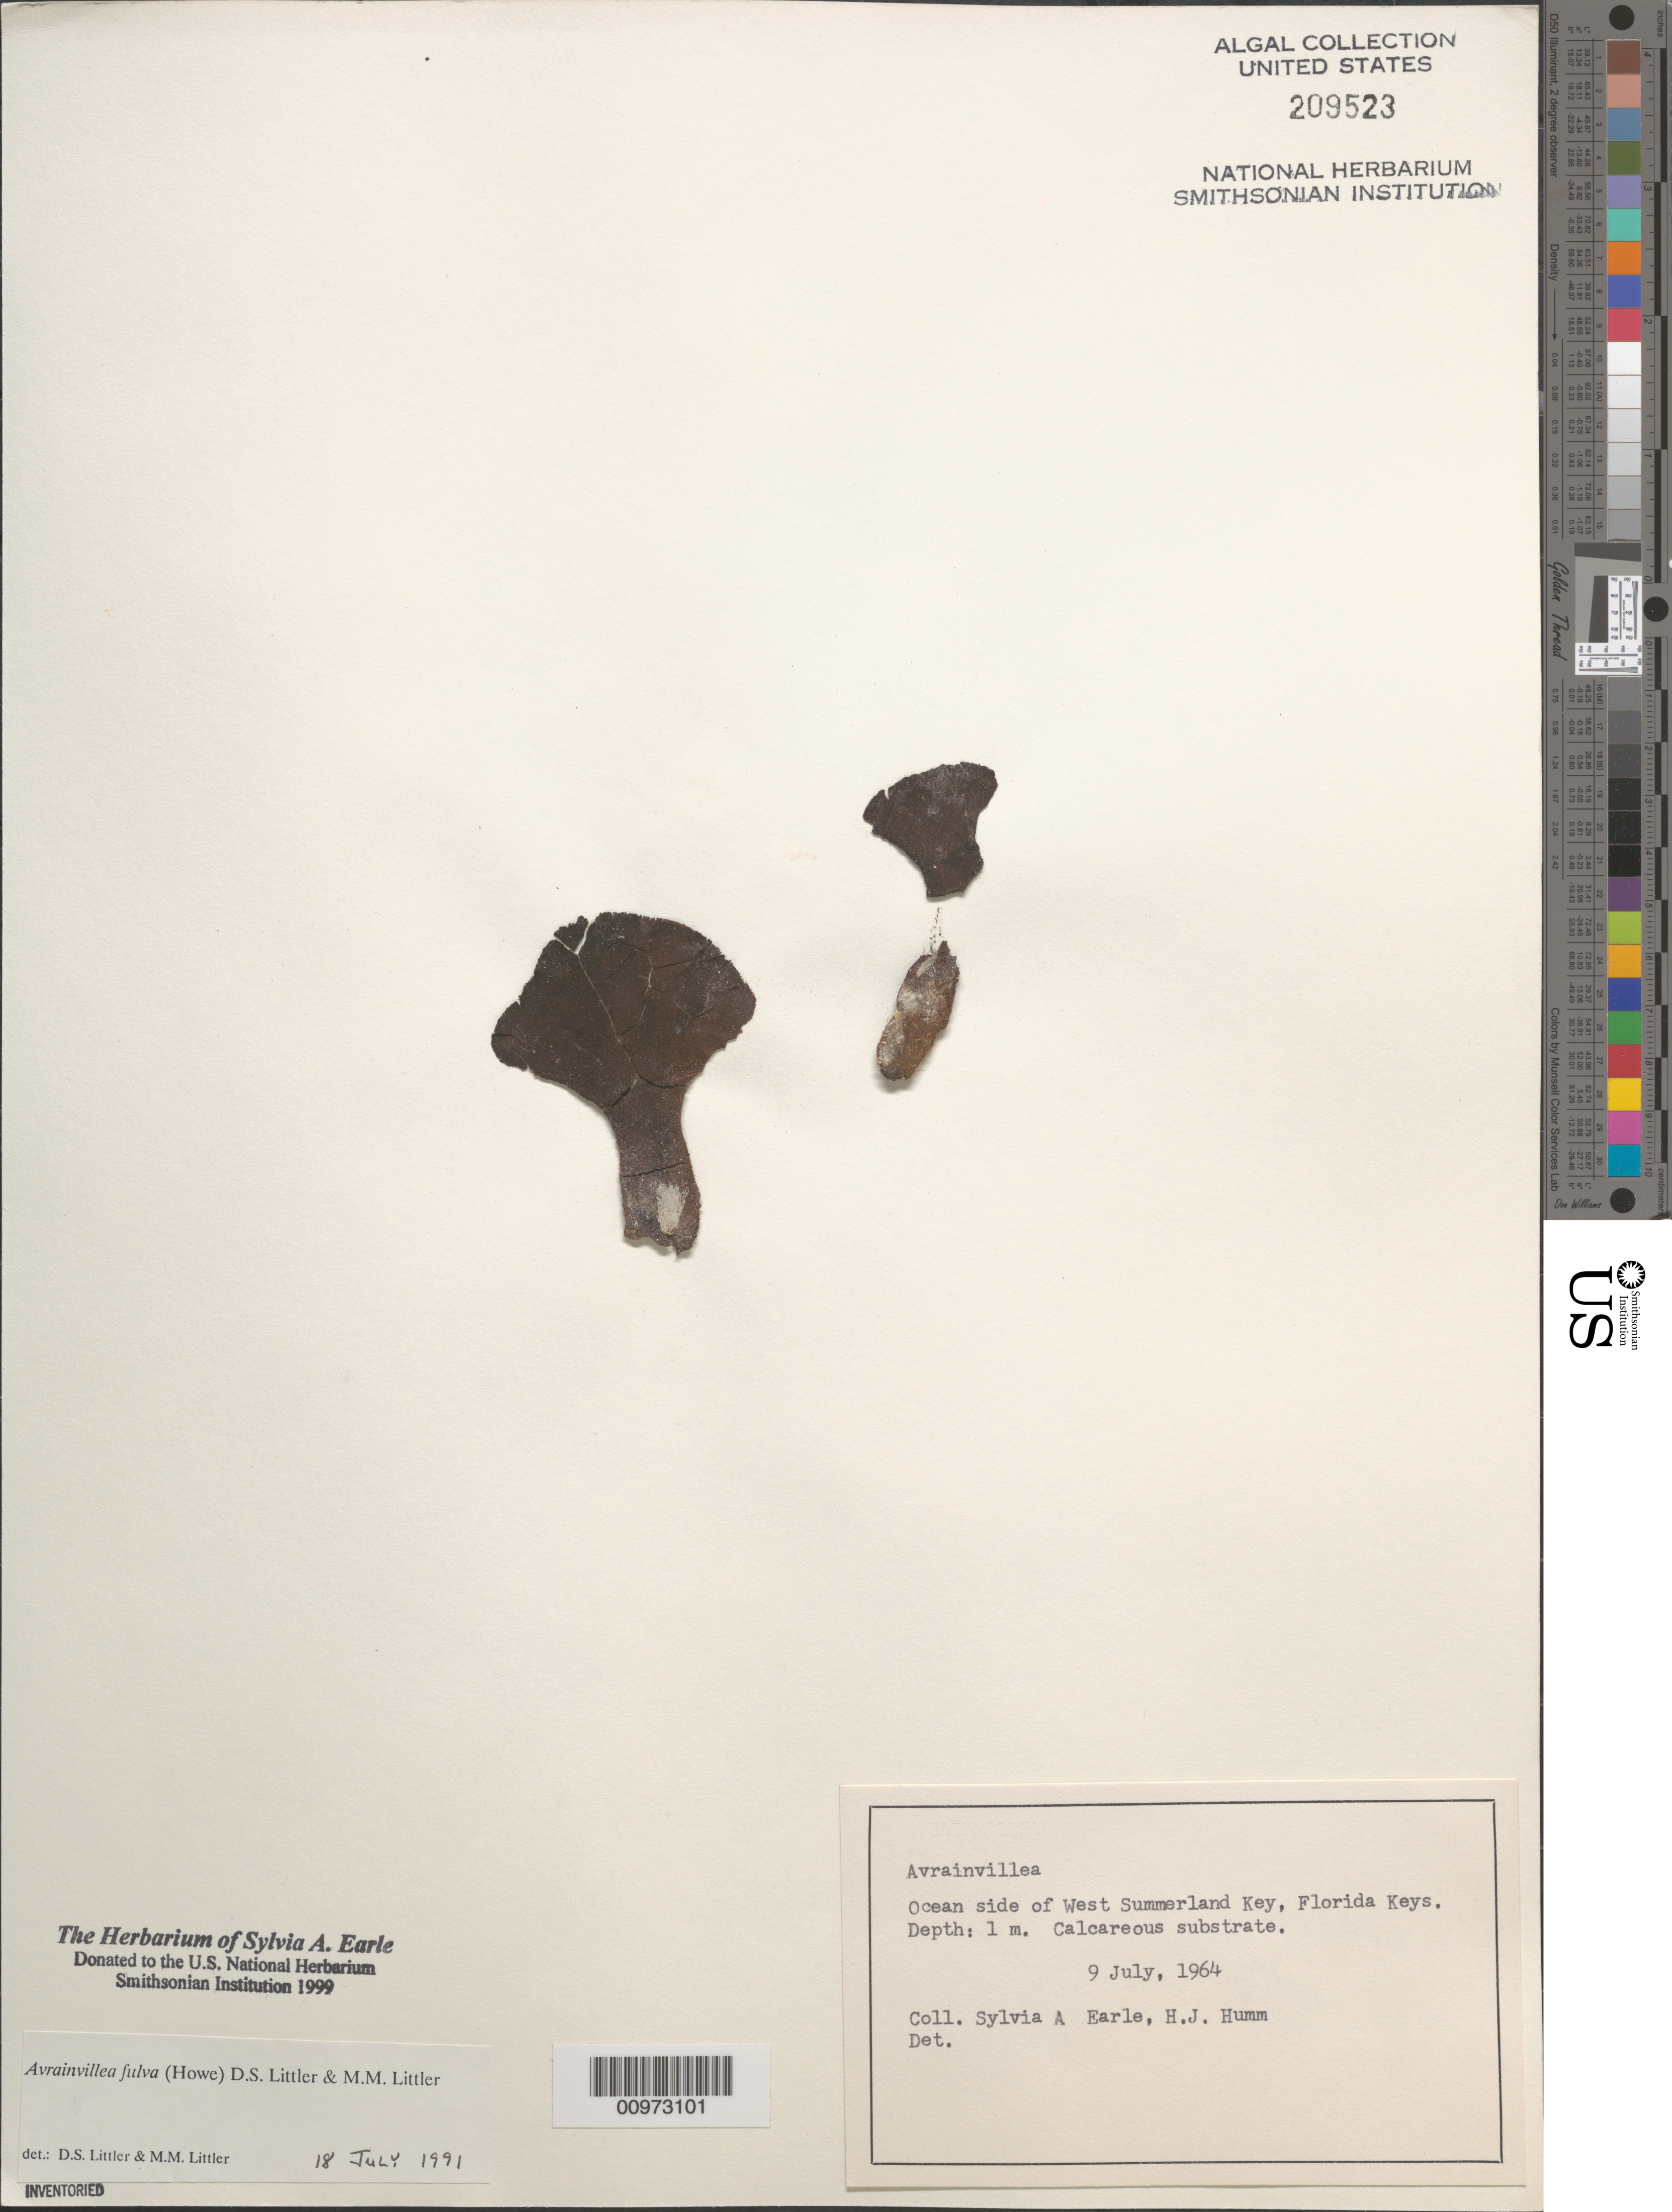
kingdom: Plantae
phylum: Chlorophyta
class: Ulvophyceae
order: Bryopsidales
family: Dichotomosiphonaceae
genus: Avrainvillea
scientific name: Avrainvillea fulva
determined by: Littler, D. S.; Littler, M. M.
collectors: S. A. Earle & H. J. Humm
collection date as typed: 09 Jul 1964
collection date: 1964-07-09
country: United States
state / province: Florida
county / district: Monroe County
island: West Summerland Key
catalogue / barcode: US 209523